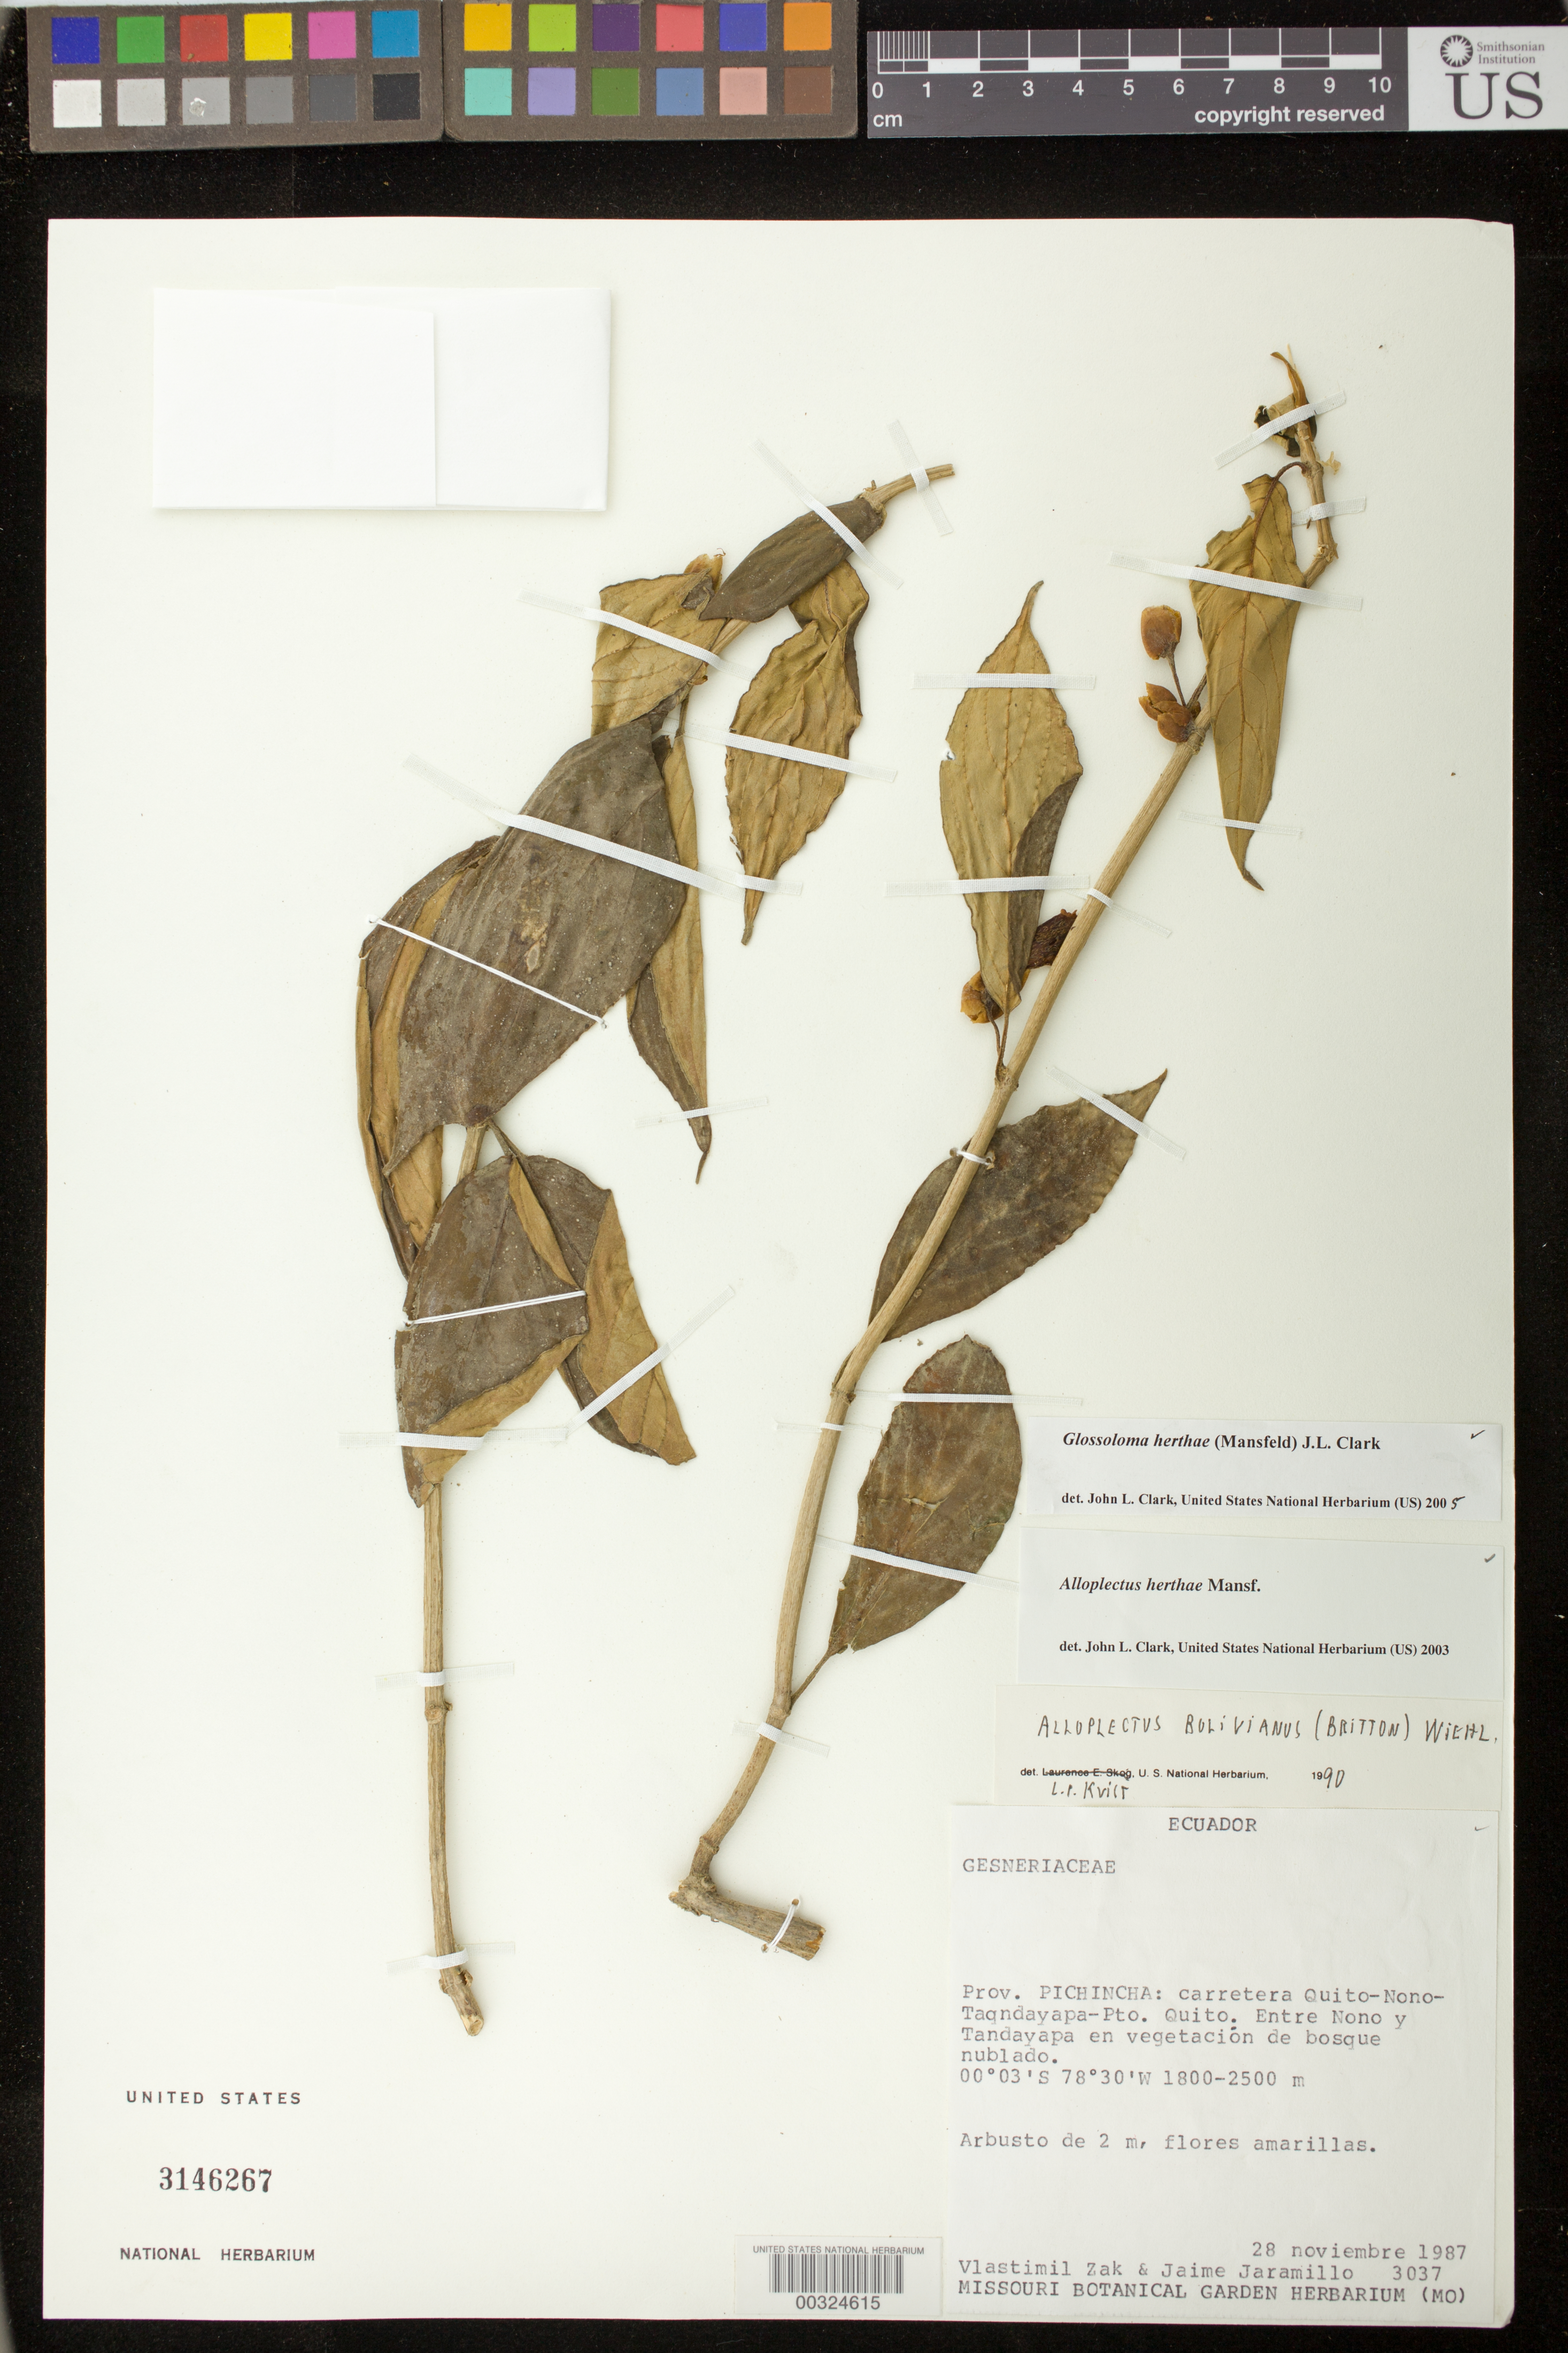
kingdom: Plantae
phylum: Tracheophyta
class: Magnoliopsida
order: Lamiales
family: Gesneriaceae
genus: Glossoloma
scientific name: Glossoloma herthae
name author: (Mansf.) J.L. Clark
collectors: V. Zak & J. L. Jaramillo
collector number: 3037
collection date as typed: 28 Nov 1987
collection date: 1987-11-28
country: Ecuador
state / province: Pichincha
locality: Quito - Nono - Taqndayapa - Pto. Quito highway, between Nono and Tandayapa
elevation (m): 1800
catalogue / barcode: US 3146267